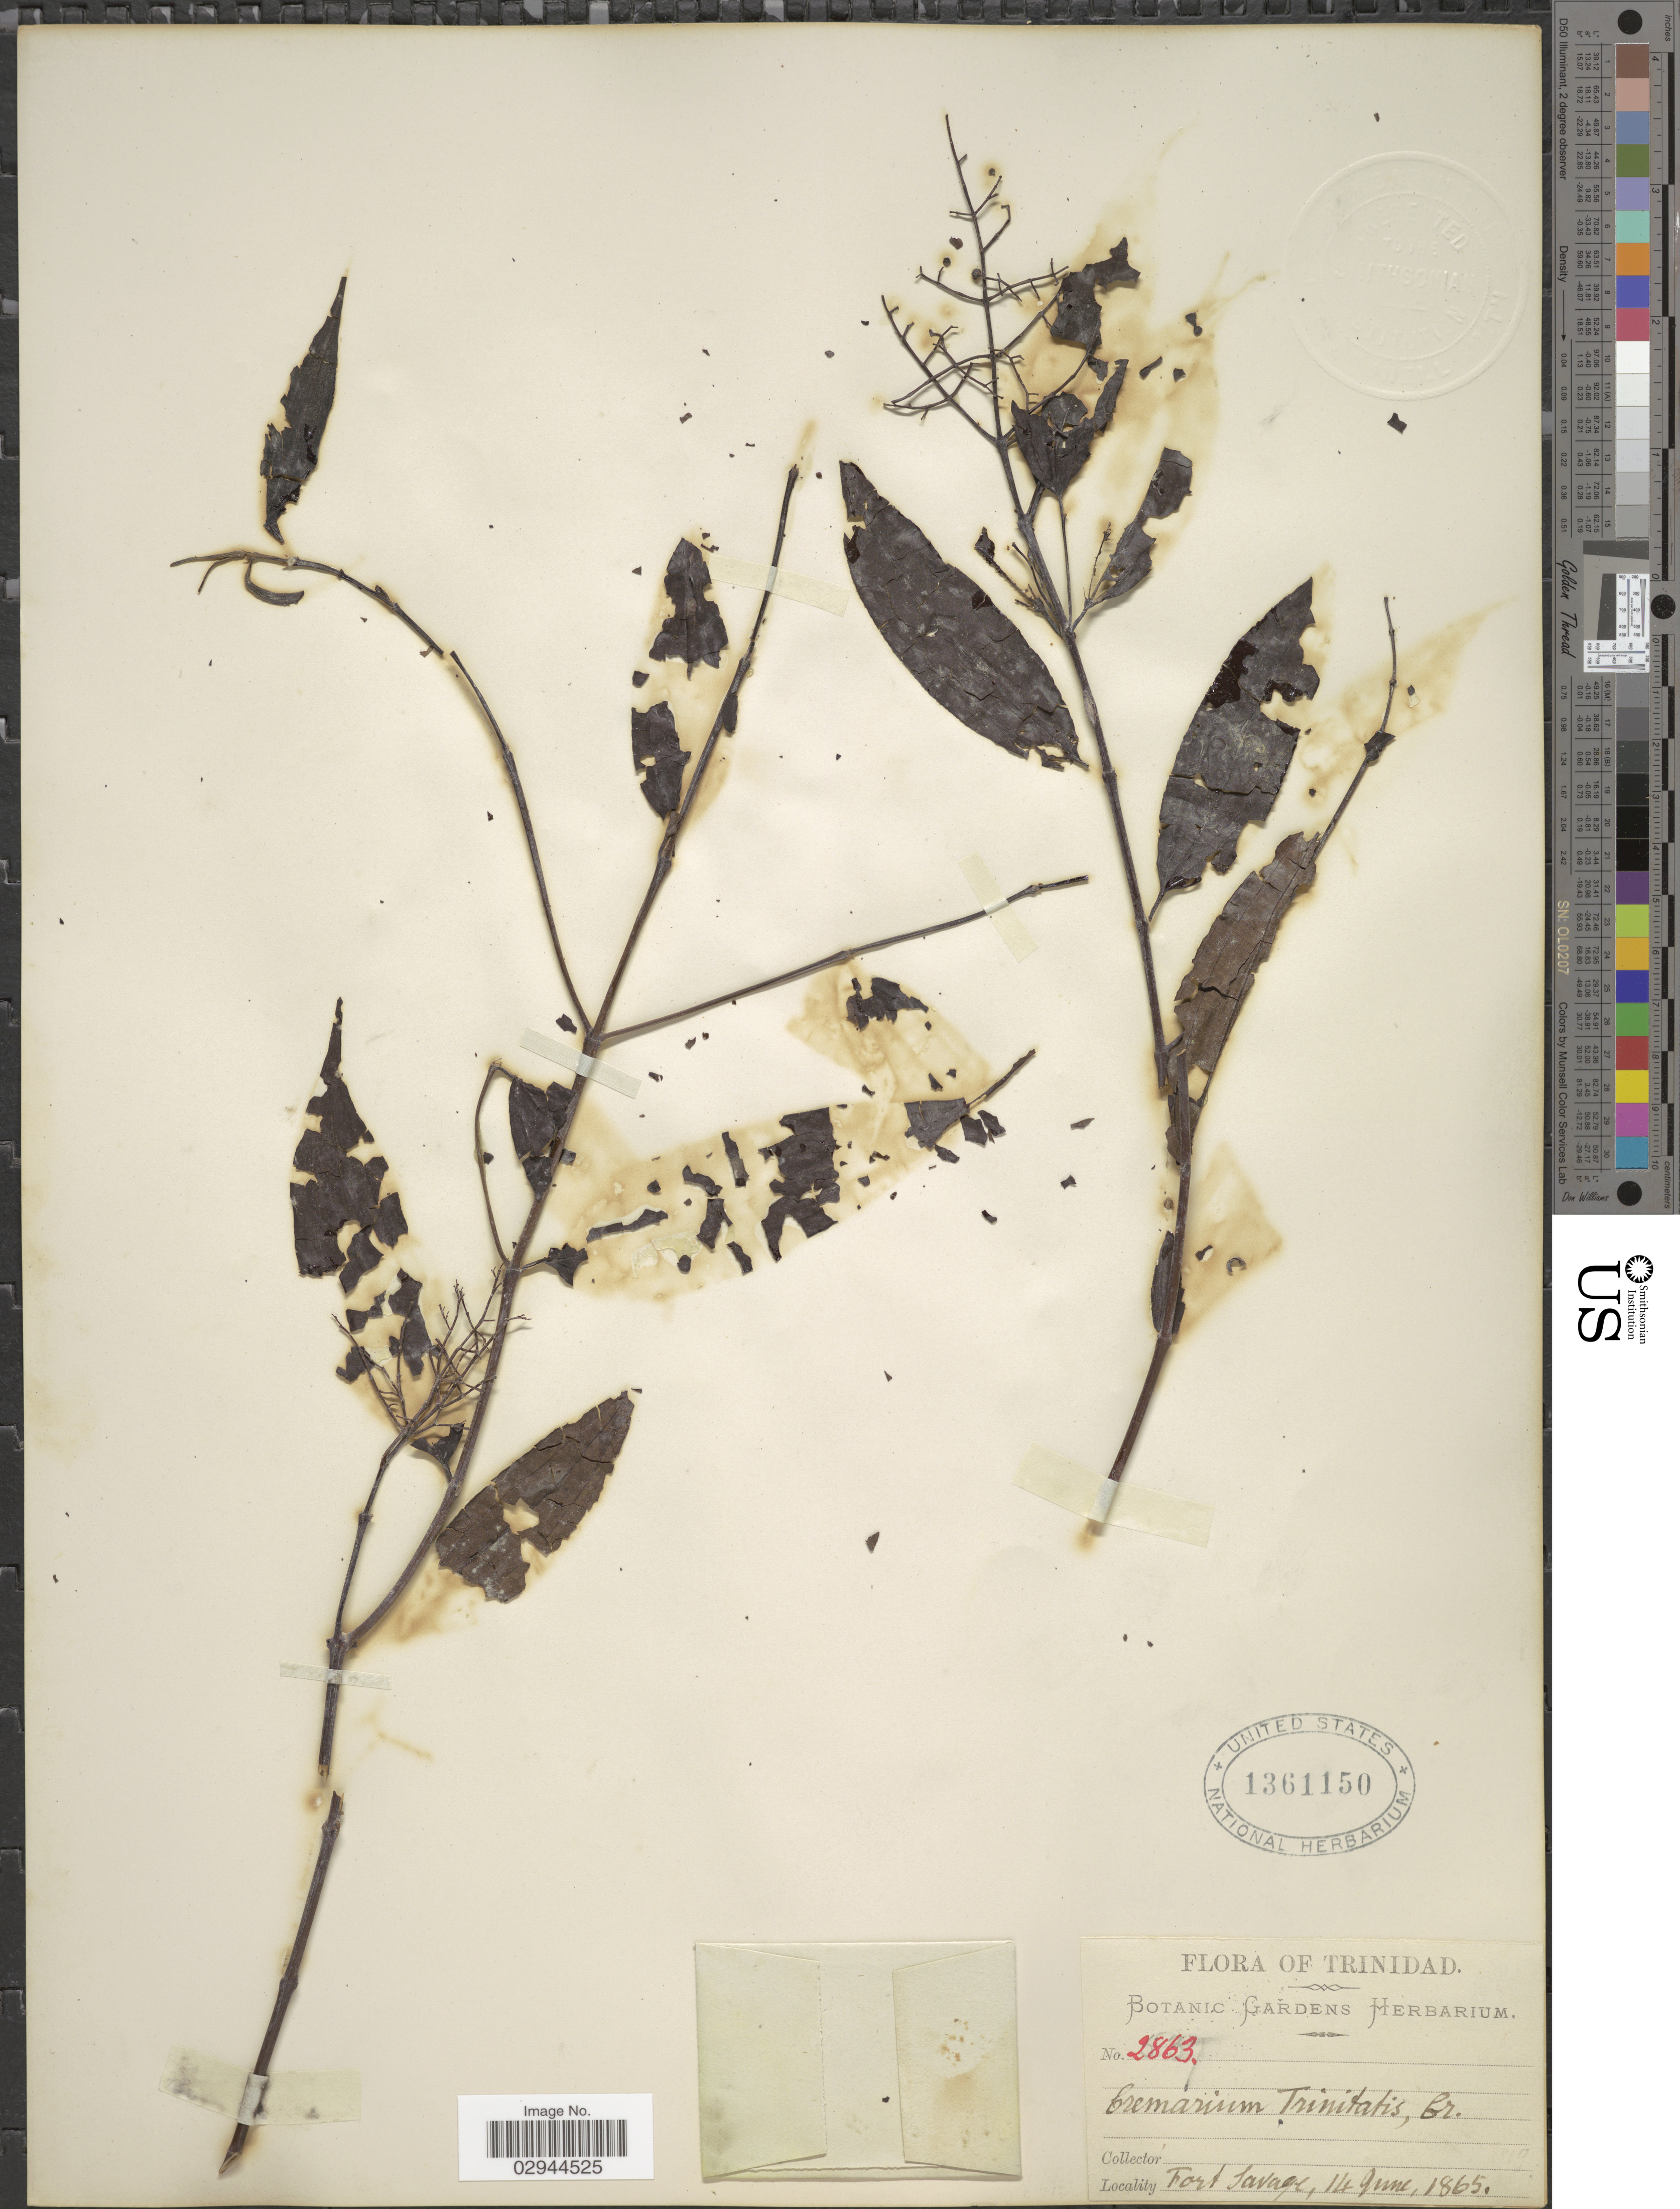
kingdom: Plantae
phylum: Tracheophyta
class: Magnoliopsida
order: Myrtales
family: Melastomataceae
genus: Miconia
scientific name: Miconia trinitatis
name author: Naudin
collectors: ex herb. Botanic Gardens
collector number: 2863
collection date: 1865-06-14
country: Trinidad and Tobago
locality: Trinidad, Fort Savage.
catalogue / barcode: US 1361150